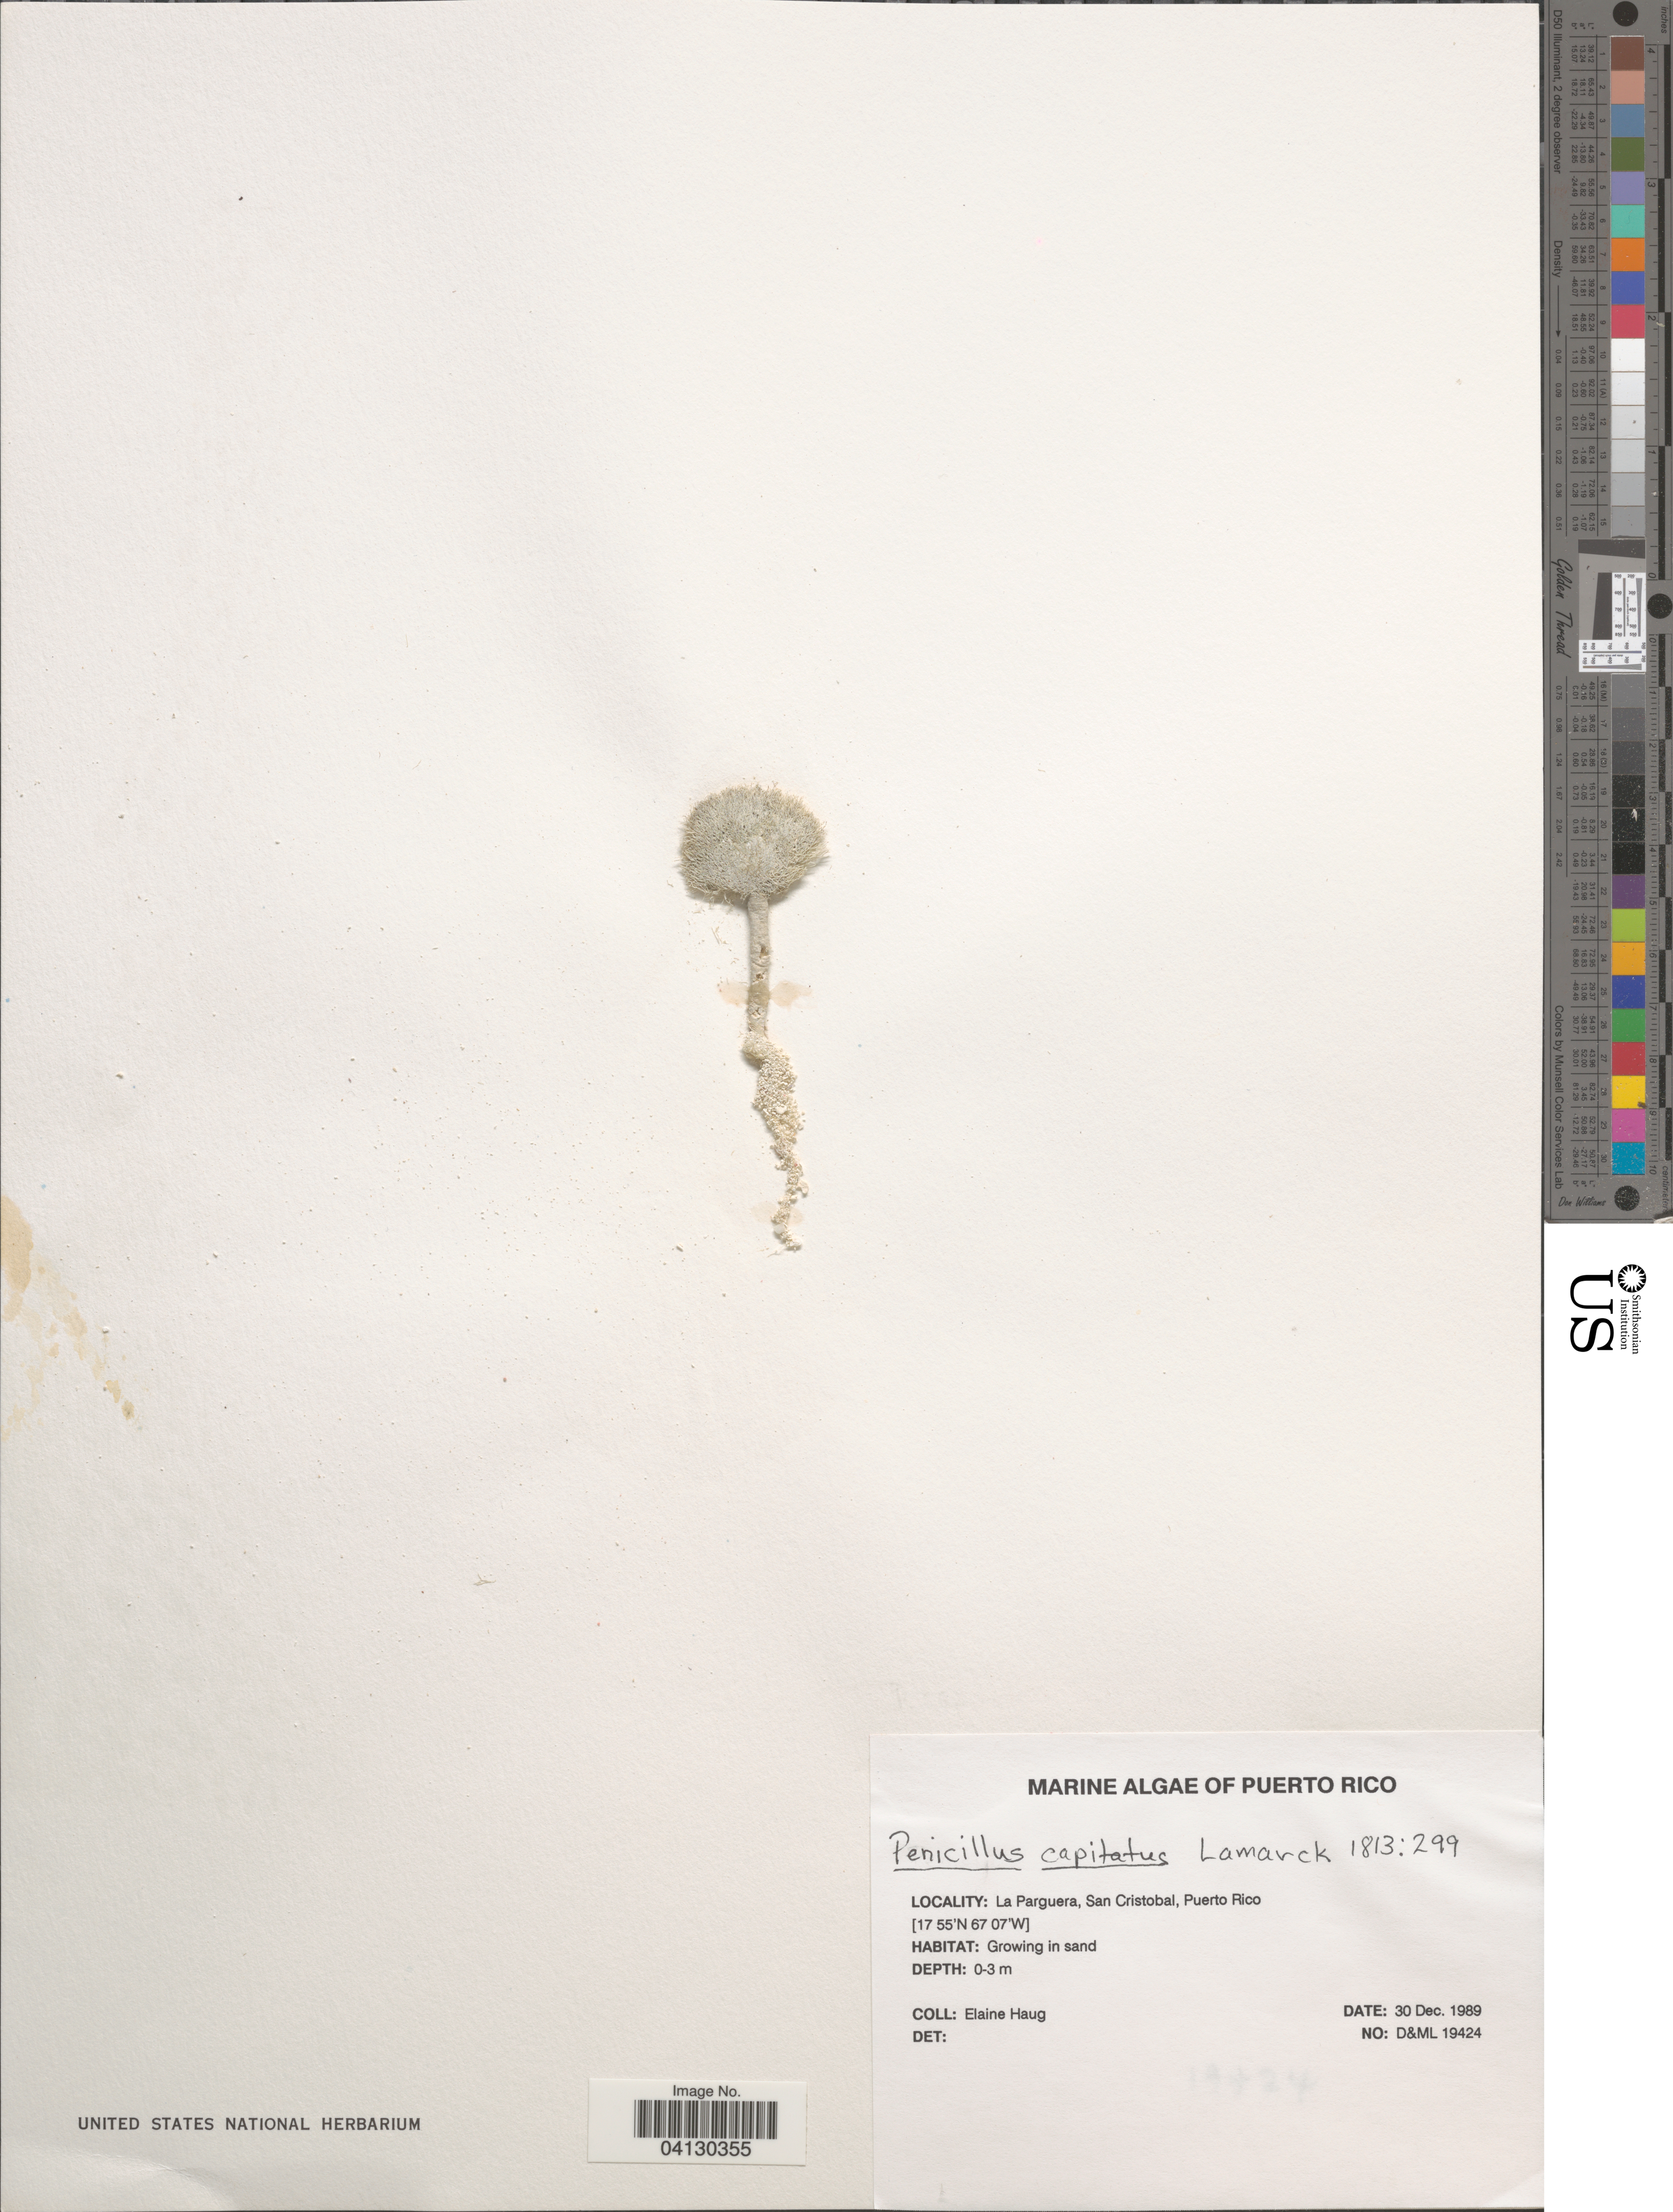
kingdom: Plantae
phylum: Chlorophyta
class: Ulvophyceae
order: Bryopsidales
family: Udoteaceae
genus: Penicillus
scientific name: Penicillus capitatus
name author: Lam.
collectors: E. Haug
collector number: D&ML19424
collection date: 1989-12-30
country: Puerto Rico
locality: La Parguera, San Cristobal.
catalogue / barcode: US 328980